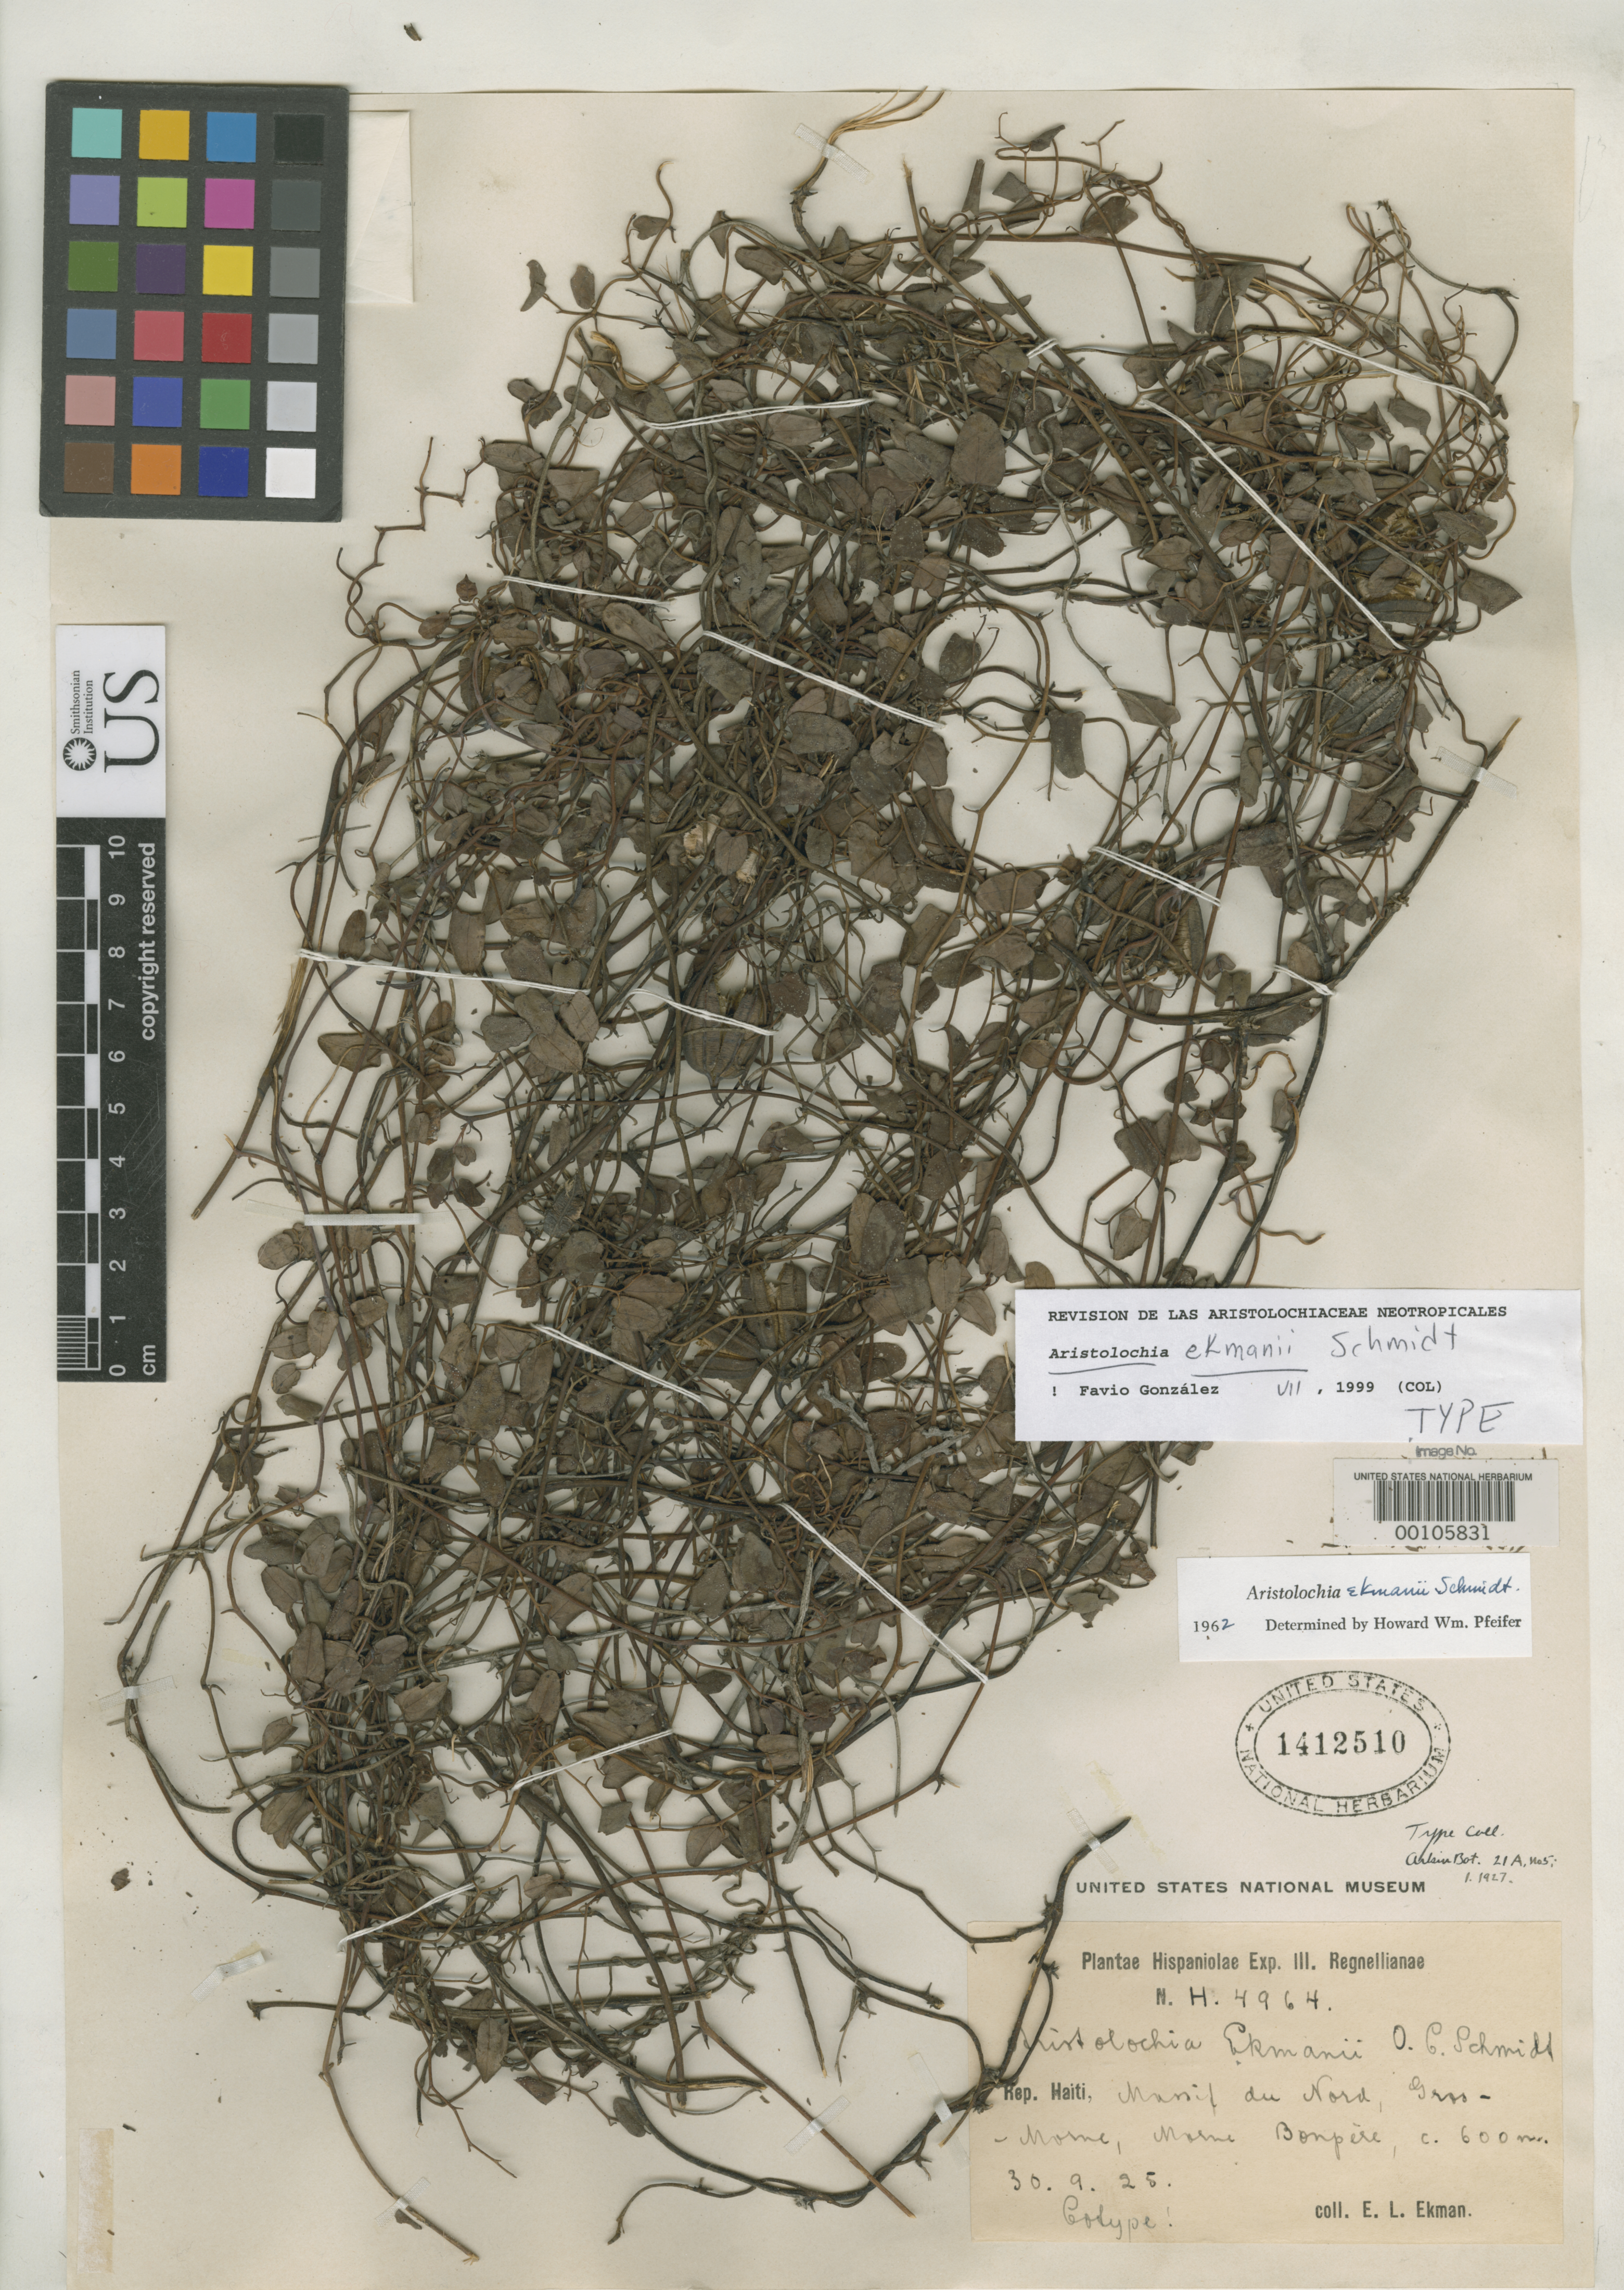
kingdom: Plantae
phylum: Tracheophyta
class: Magnoliopsida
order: Piperales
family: Aristolochiaceae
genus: Aristolochia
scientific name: Aristolochia ekmanii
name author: O.C. Schmidt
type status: Isotype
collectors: E. L. Ekman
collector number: H 4964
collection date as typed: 30 Sep 1925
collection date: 1925-09-30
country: Haiti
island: Hispaniola Island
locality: Massif du Nord, Gros Morne, montis Morne Bonpere.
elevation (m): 600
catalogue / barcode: US 1412510